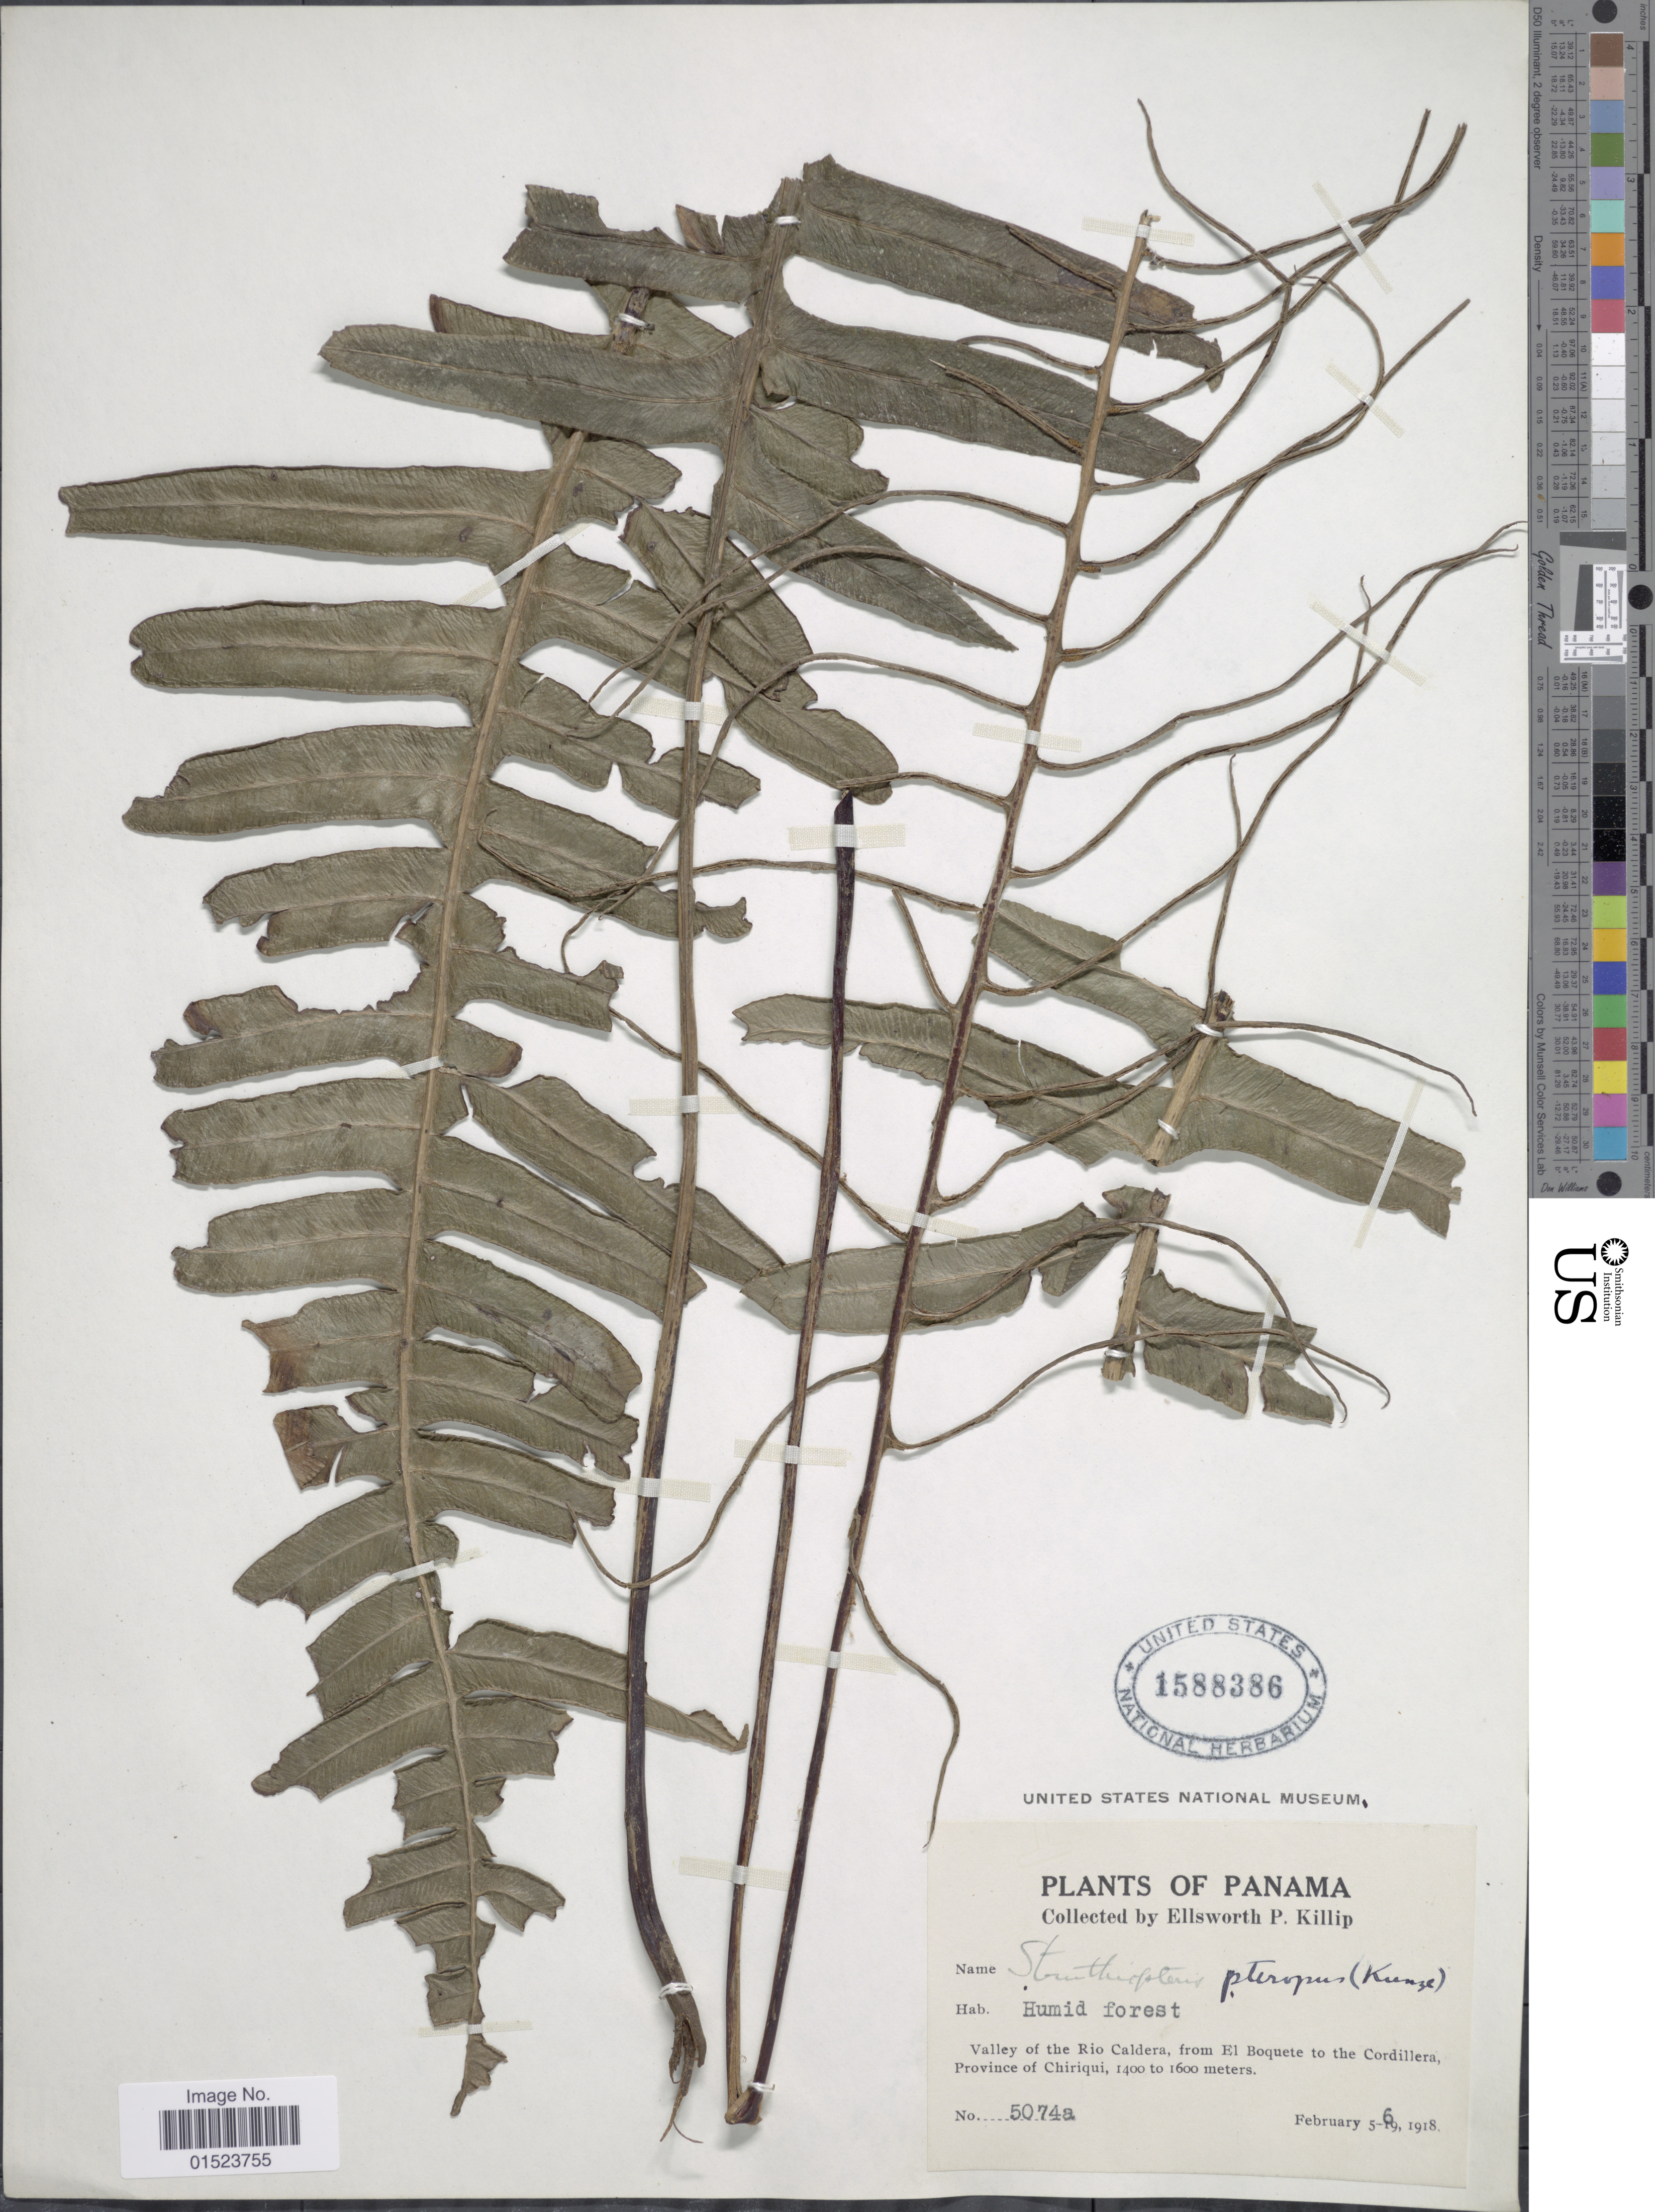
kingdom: Plantae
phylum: Tracheophyta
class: Polypodiopsida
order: Polypodiales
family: Blechnaceae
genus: Blechnum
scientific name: Blechnum divergens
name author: (Kunze) Mett.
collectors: E. P. Killip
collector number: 5074a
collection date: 1918-02-05/1918-02-06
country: Panama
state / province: Chiriqui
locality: Valley of the Rio Caldera, from El Boquete to the Cordillera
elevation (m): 1400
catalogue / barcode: US 1588386